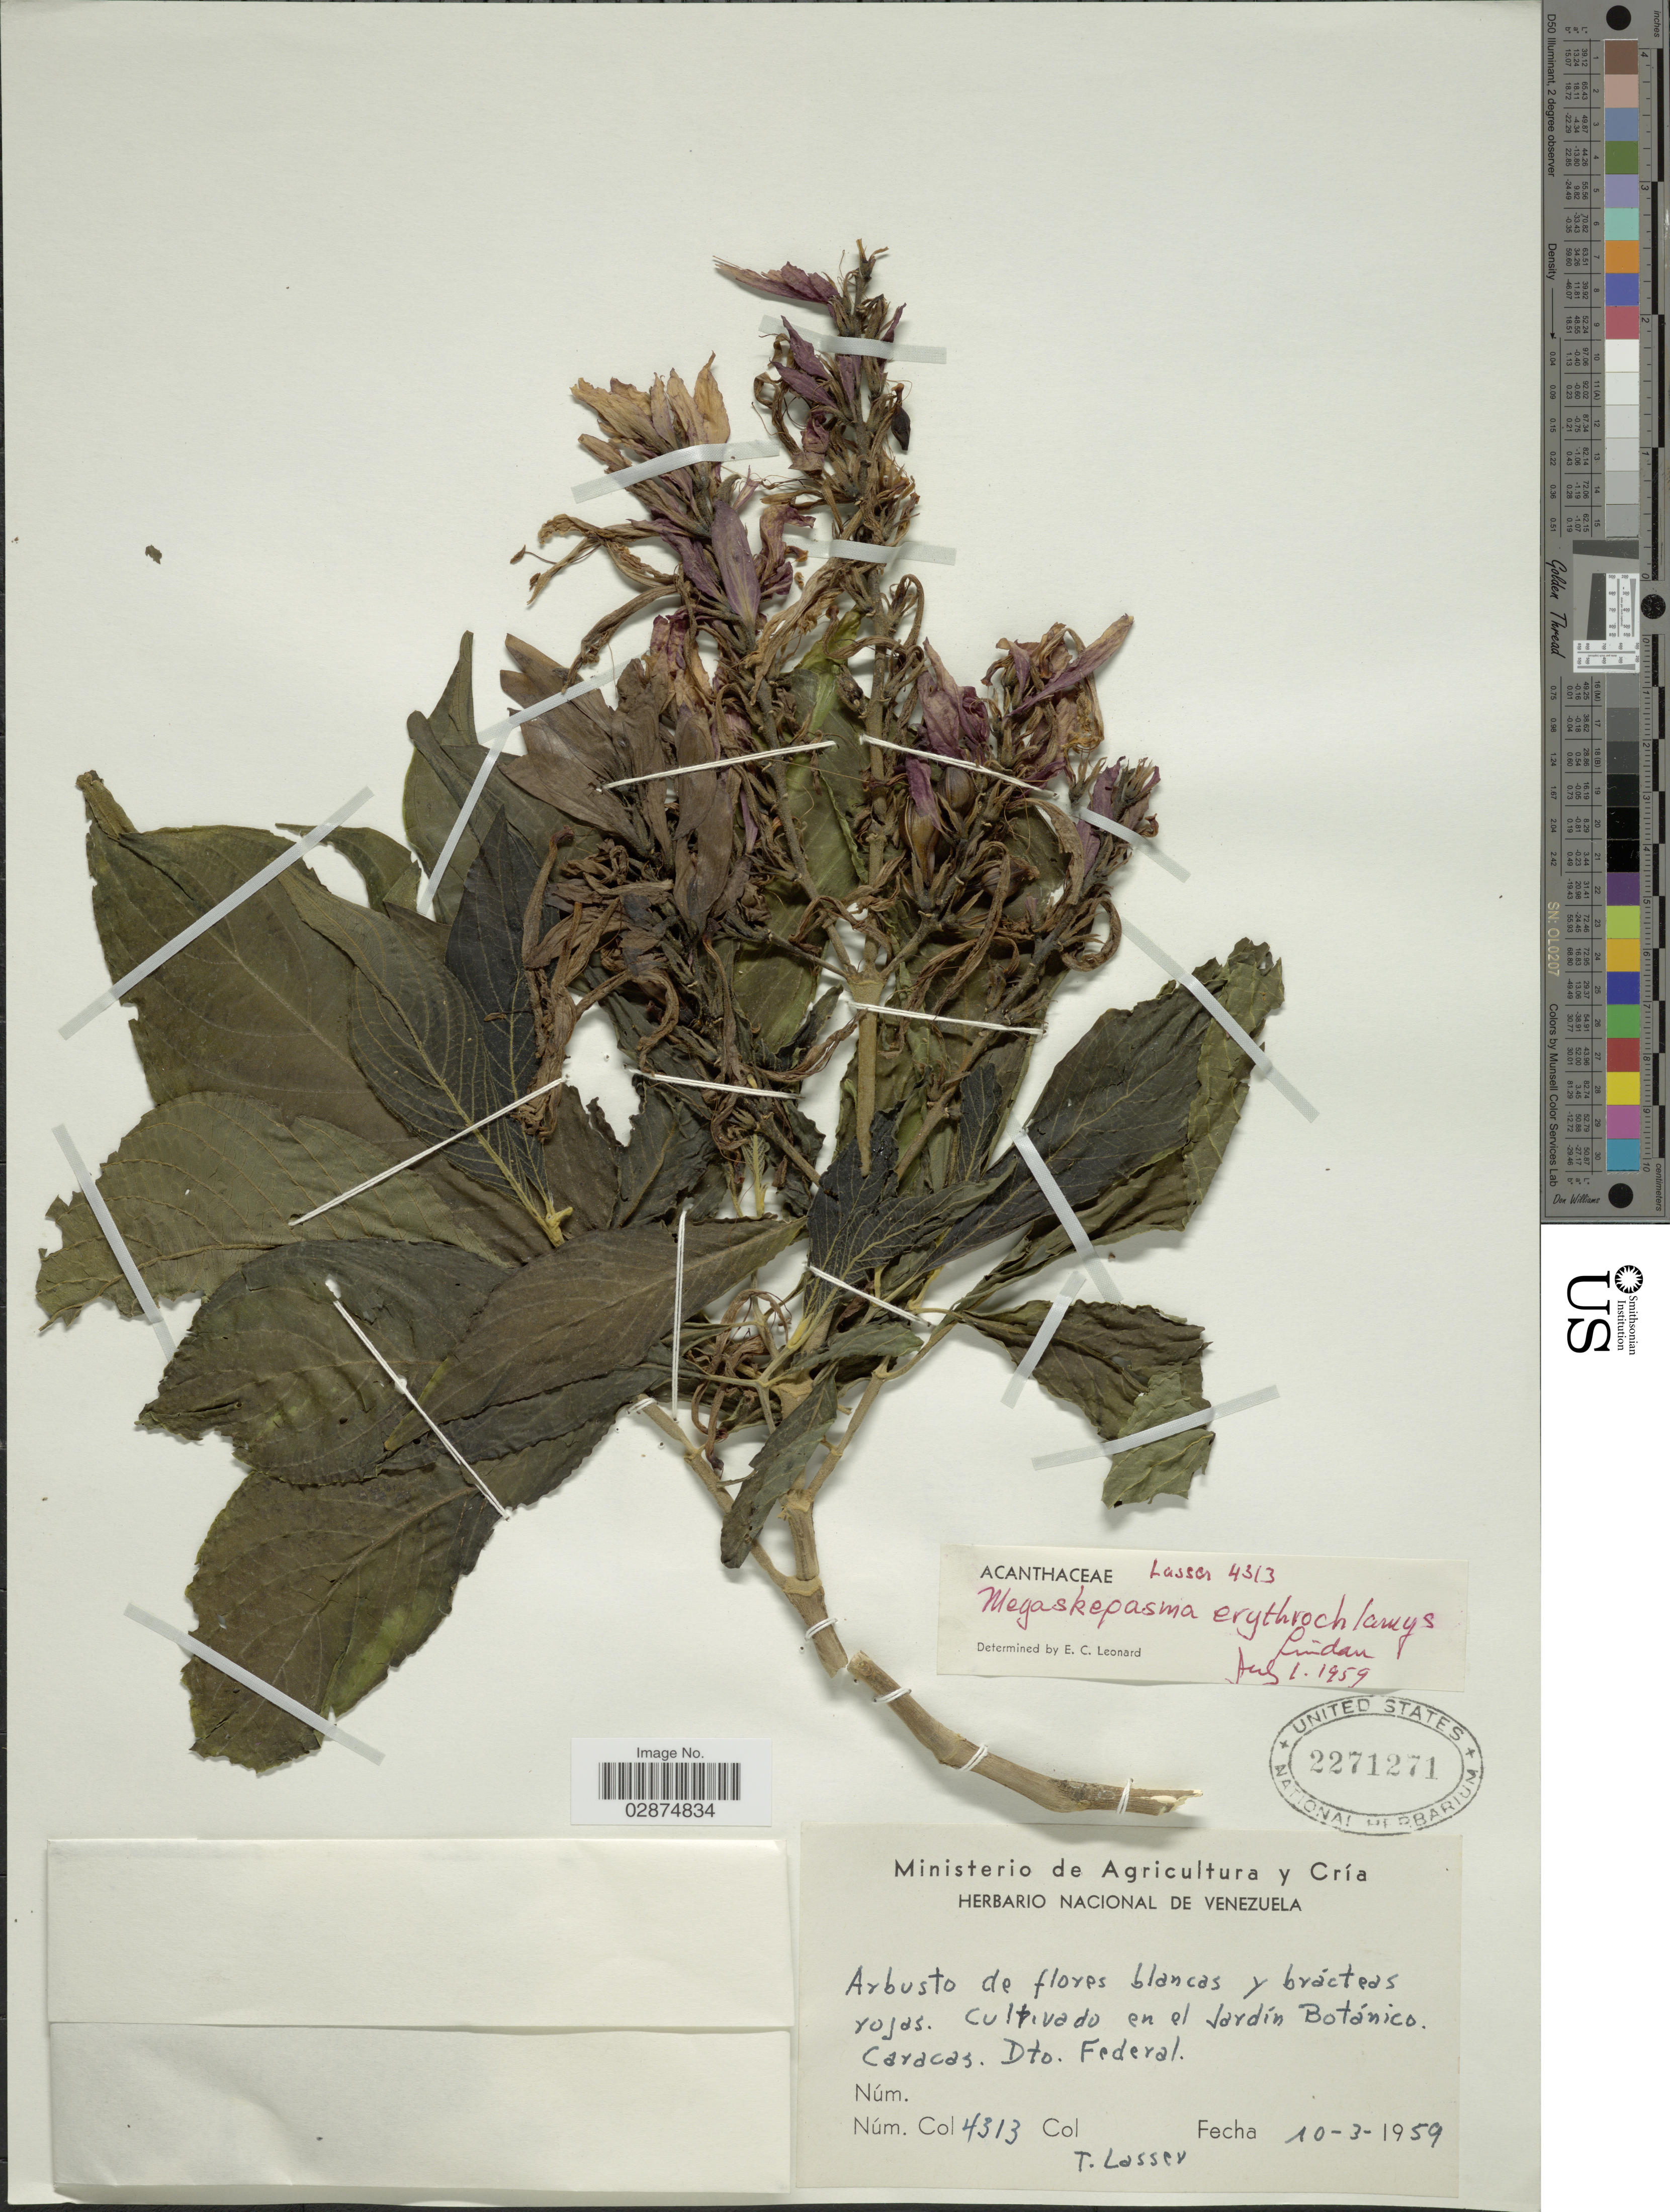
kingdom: Plantae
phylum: Tracheophyta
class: Magnoliopsida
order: Lamiales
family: Acanthaceae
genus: Megaskepasma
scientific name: Megaskepasma erythrochlamys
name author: Lindau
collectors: T. Lasser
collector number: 4313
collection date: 1959-03-10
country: Venezuela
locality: En el Jardín Botánico. Caracas. Dto. Federal.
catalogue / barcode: US 2271271